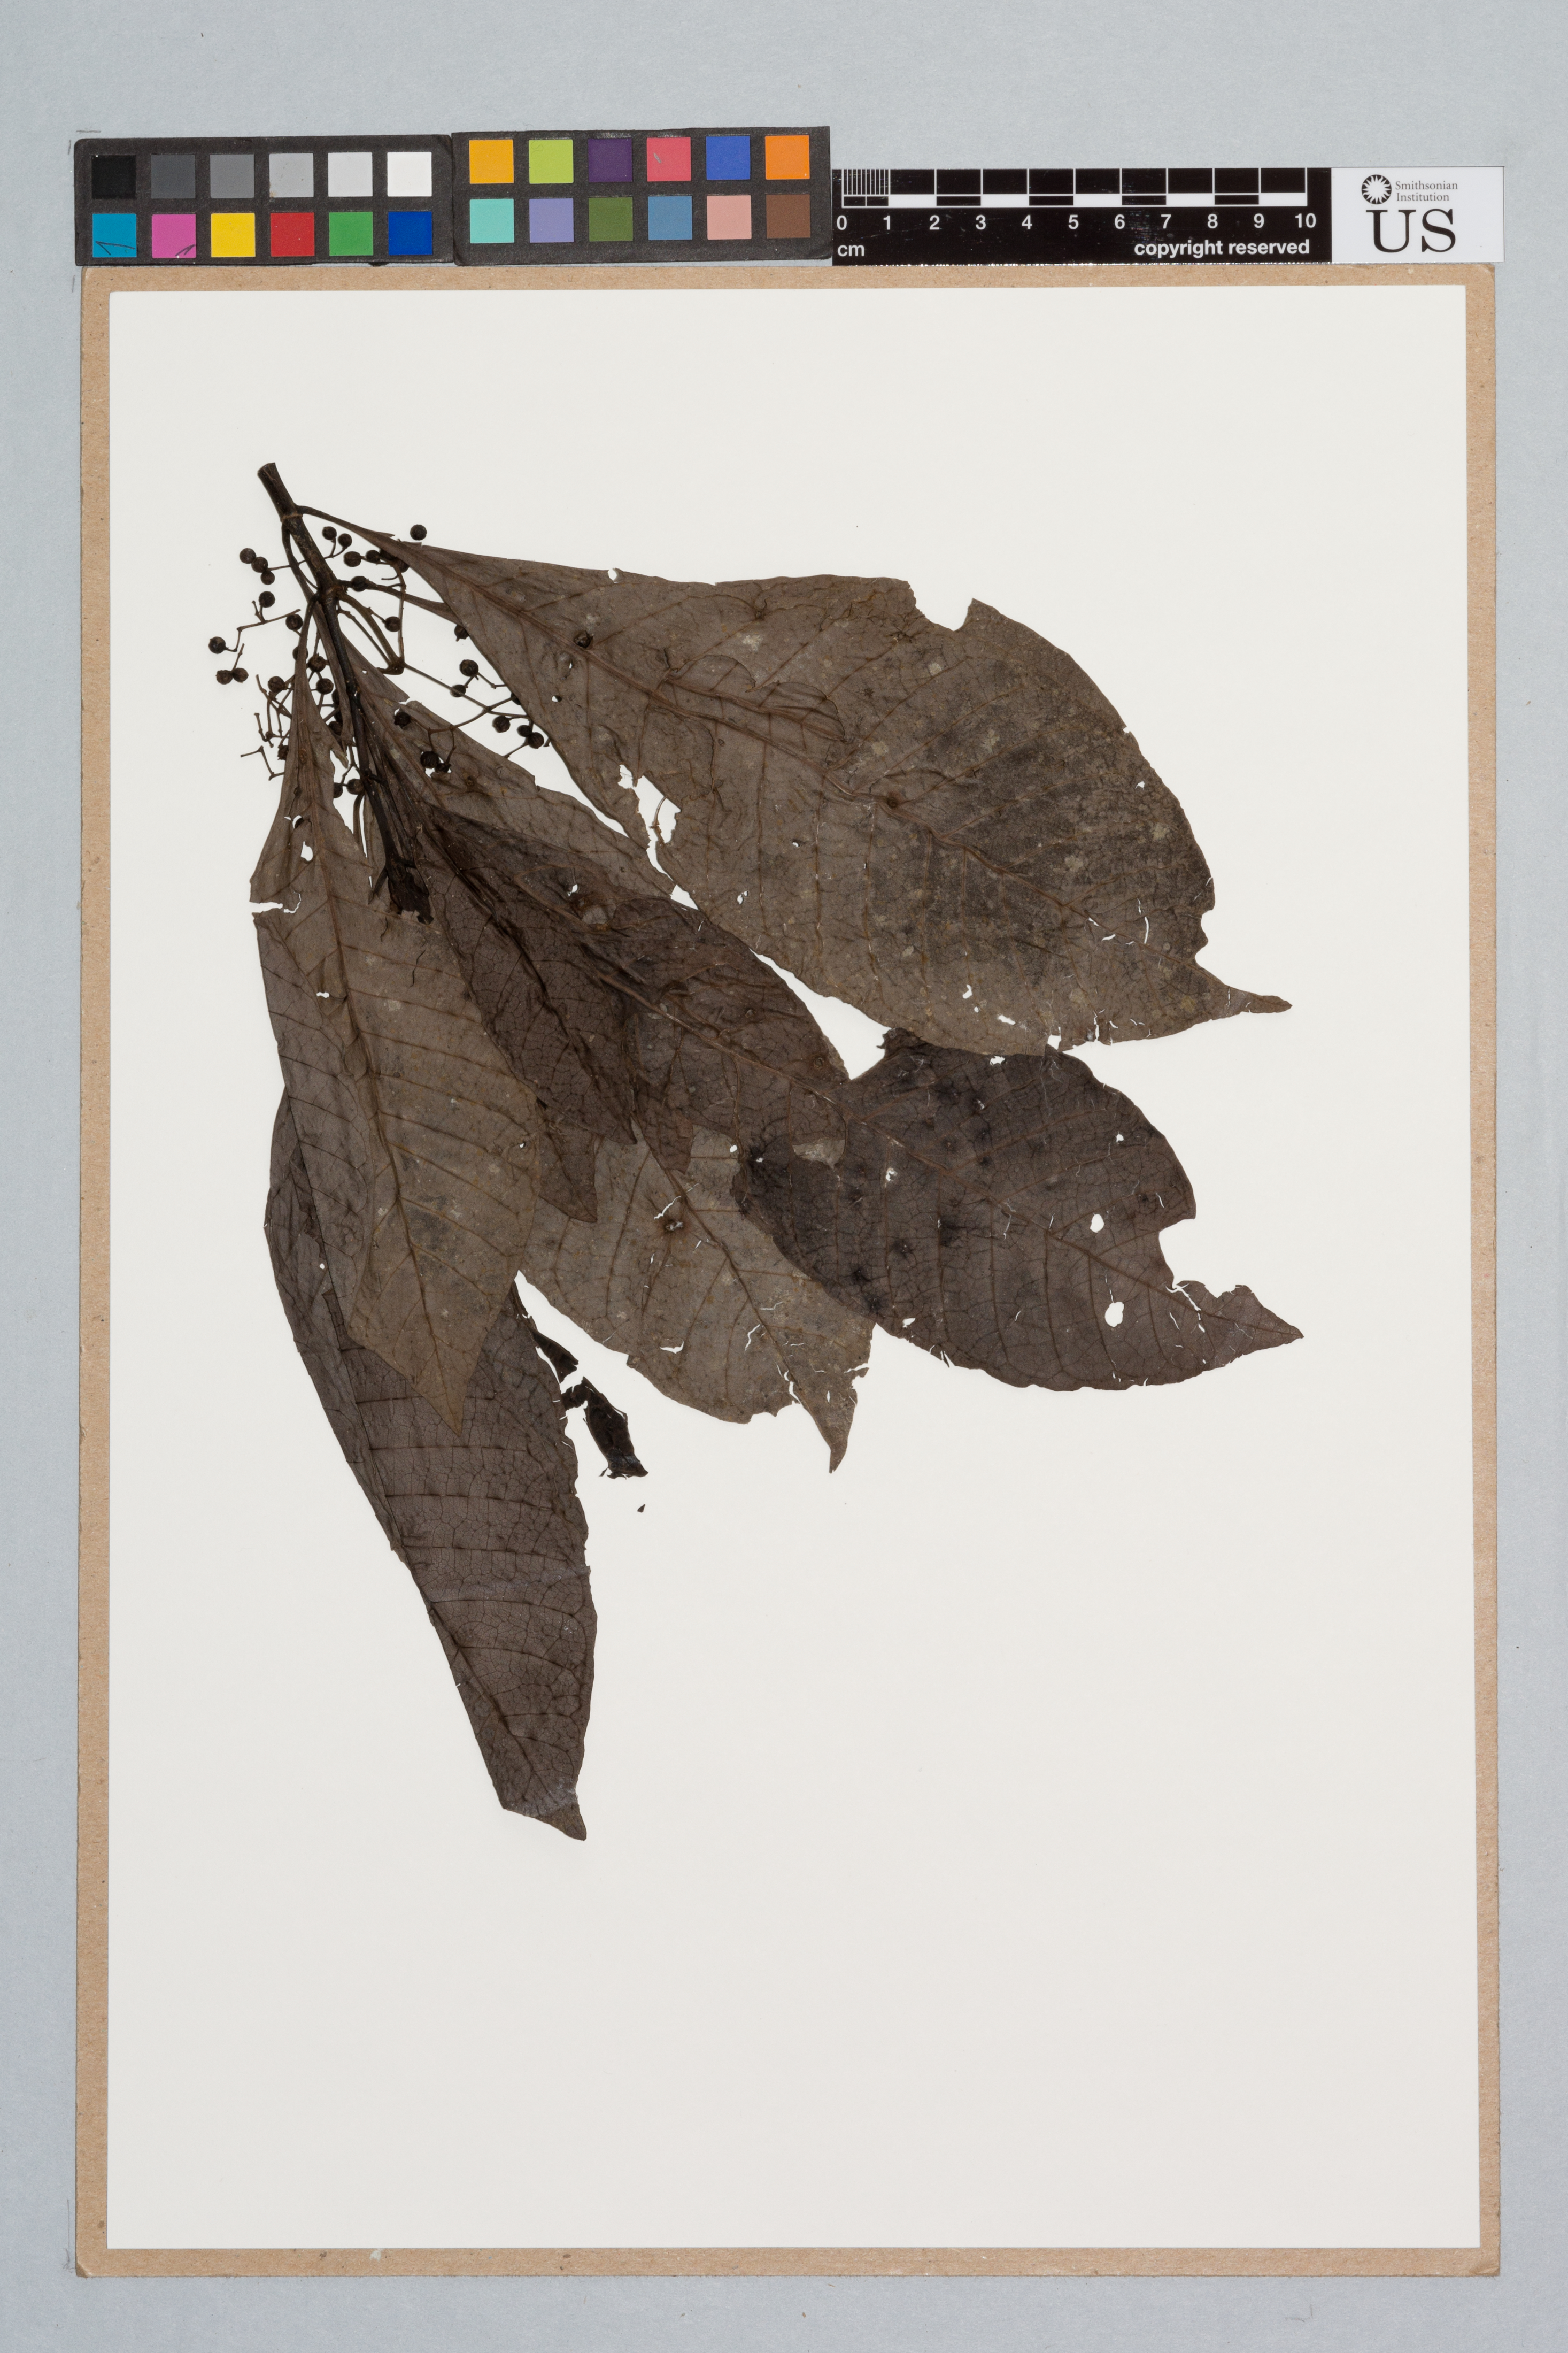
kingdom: Plantae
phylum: Tracheophyta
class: Magnoliopsida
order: Gentianales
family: Rubiaceae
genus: Psychotria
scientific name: Psychotria ernestii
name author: K. Krause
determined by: Taylor, Charlotte M.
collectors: R. Oldeman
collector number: B 3959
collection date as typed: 25-Jun-71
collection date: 1971-06-25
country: French Guiana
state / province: Saint-Laurent-du-Maroni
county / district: Saül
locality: Saül, Montagne Pelée, km 1.030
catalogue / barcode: US 3094349